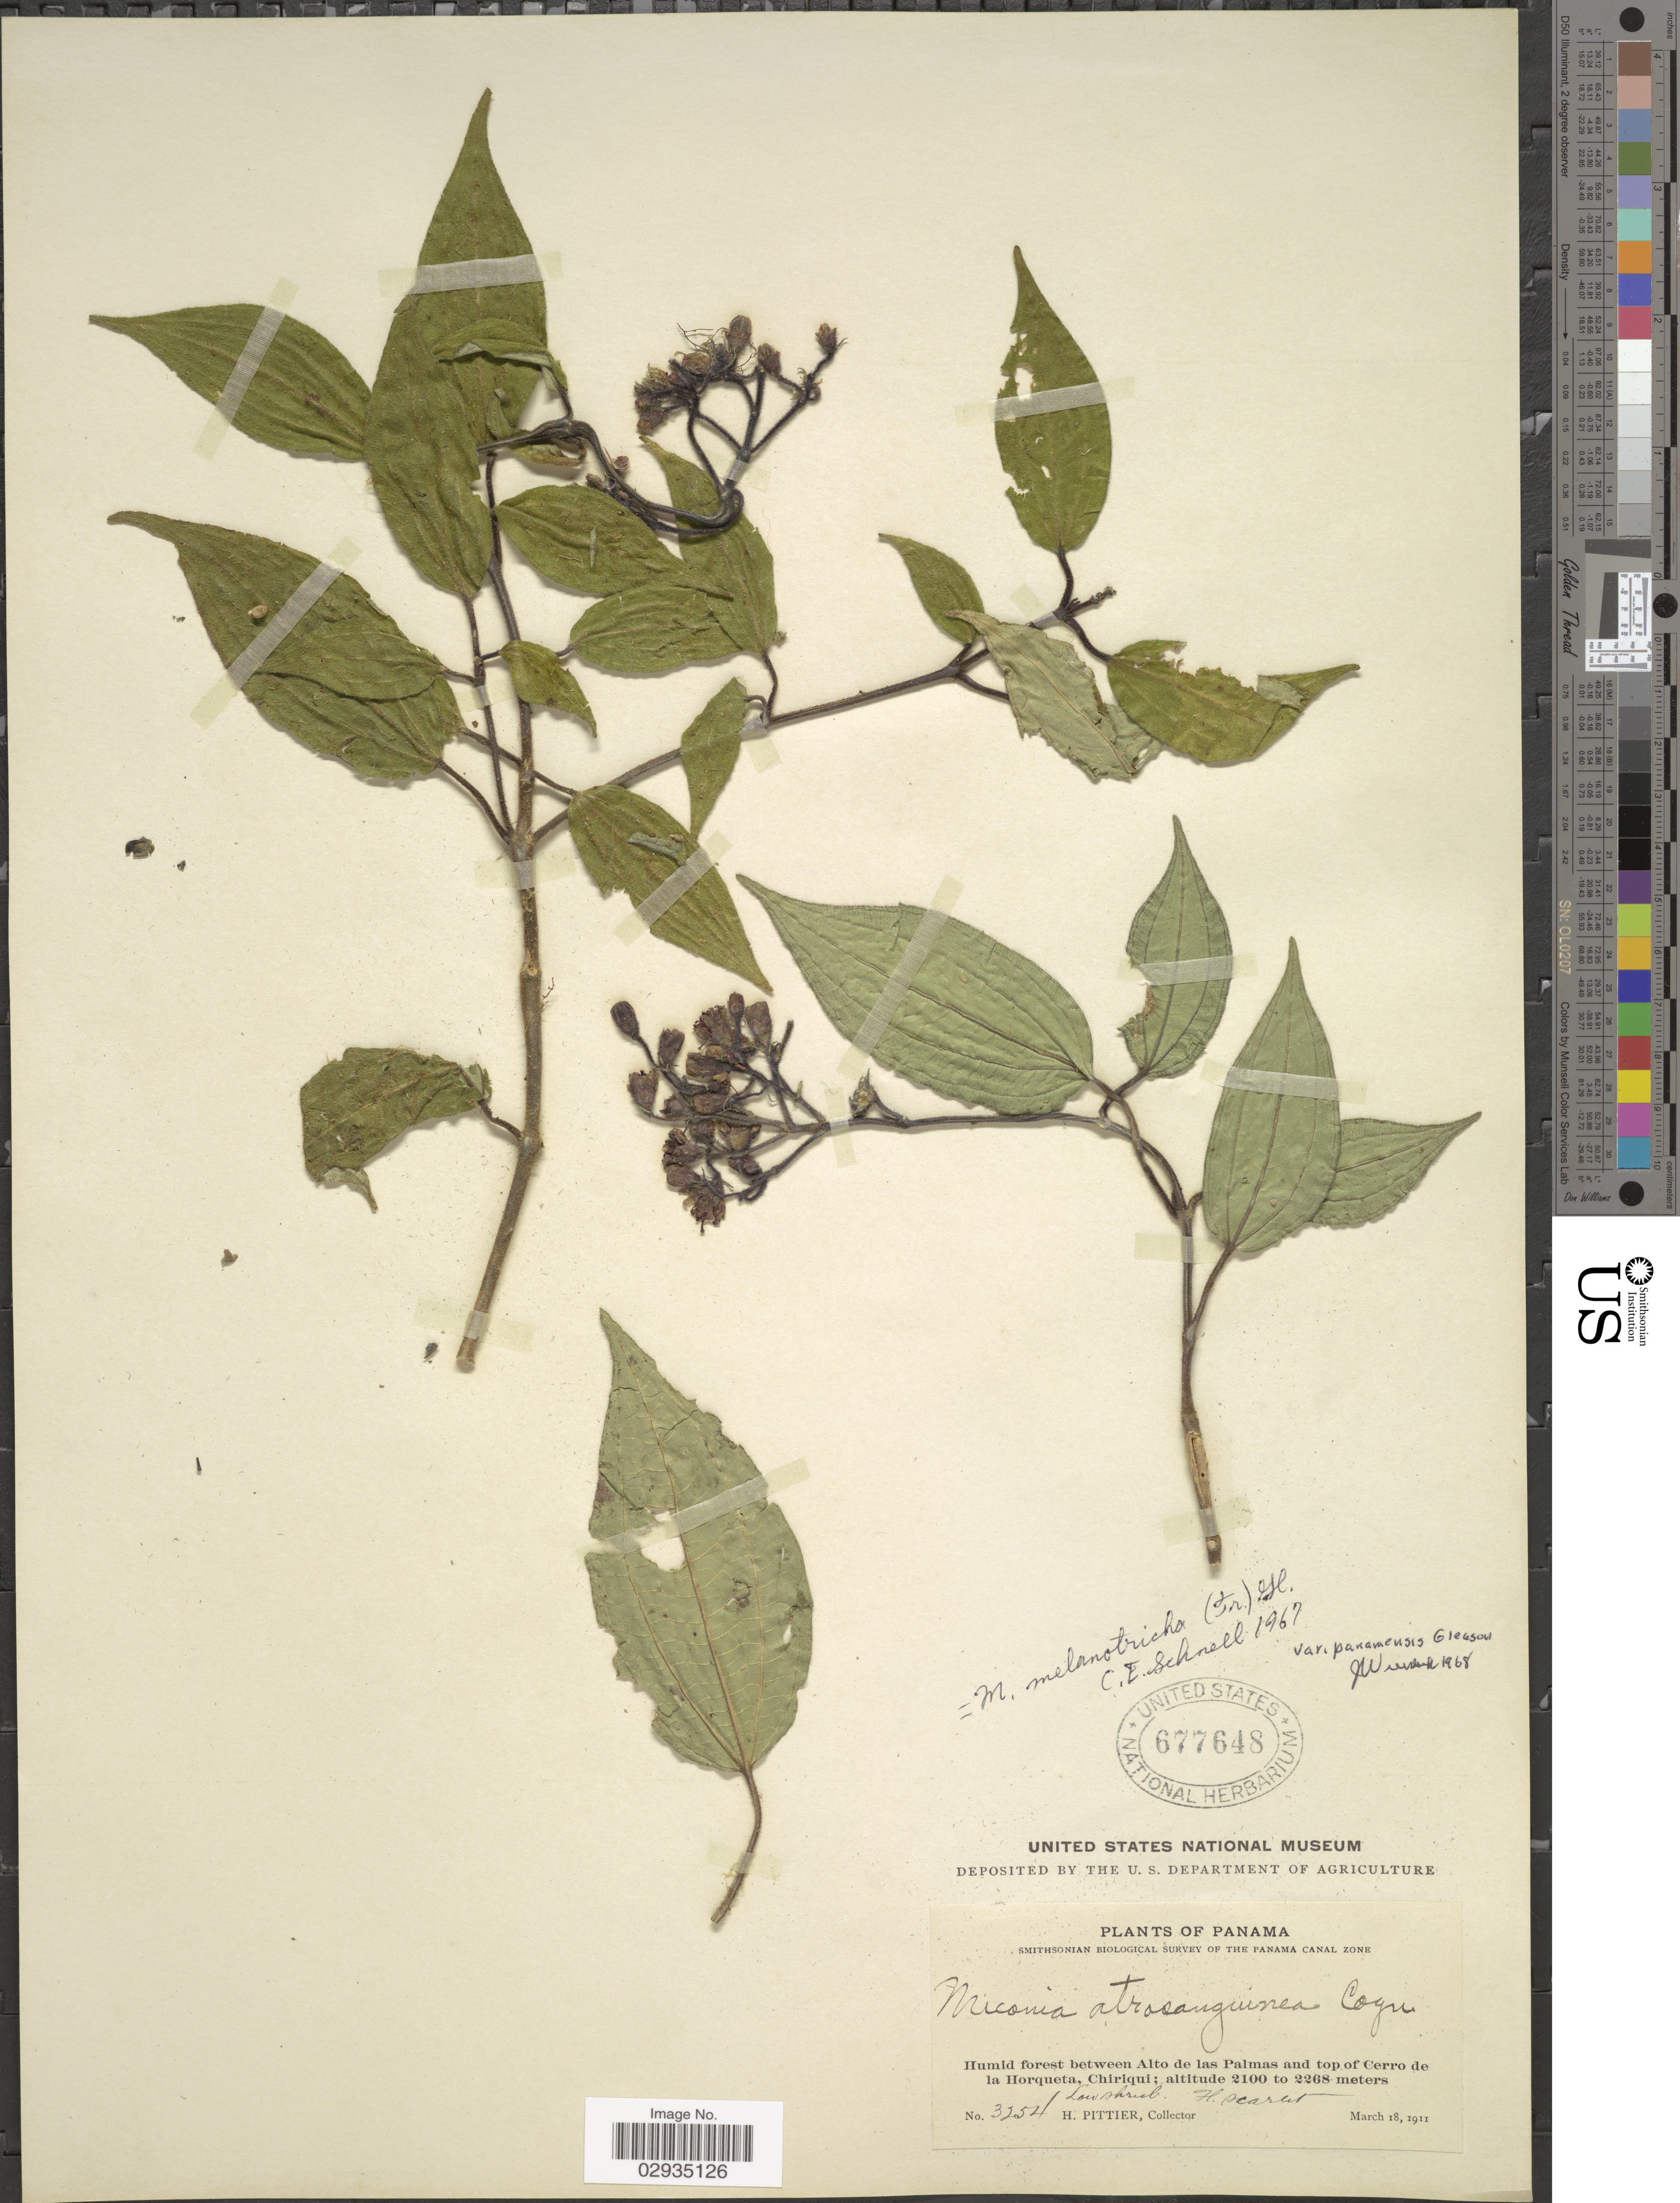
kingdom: Plantae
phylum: Tracheophyta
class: Magnoliopsida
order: Myrtales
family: Melastomataceae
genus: Miconia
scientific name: Miconia melanotricha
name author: (Triana) Gleason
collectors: H. F. Pittier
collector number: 3254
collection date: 1911-03-18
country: Panama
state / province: Chiriqui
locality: Between Alto de las Palmas and top of Cerro de la Horqueta.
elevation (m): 2100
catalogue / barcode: US 677648